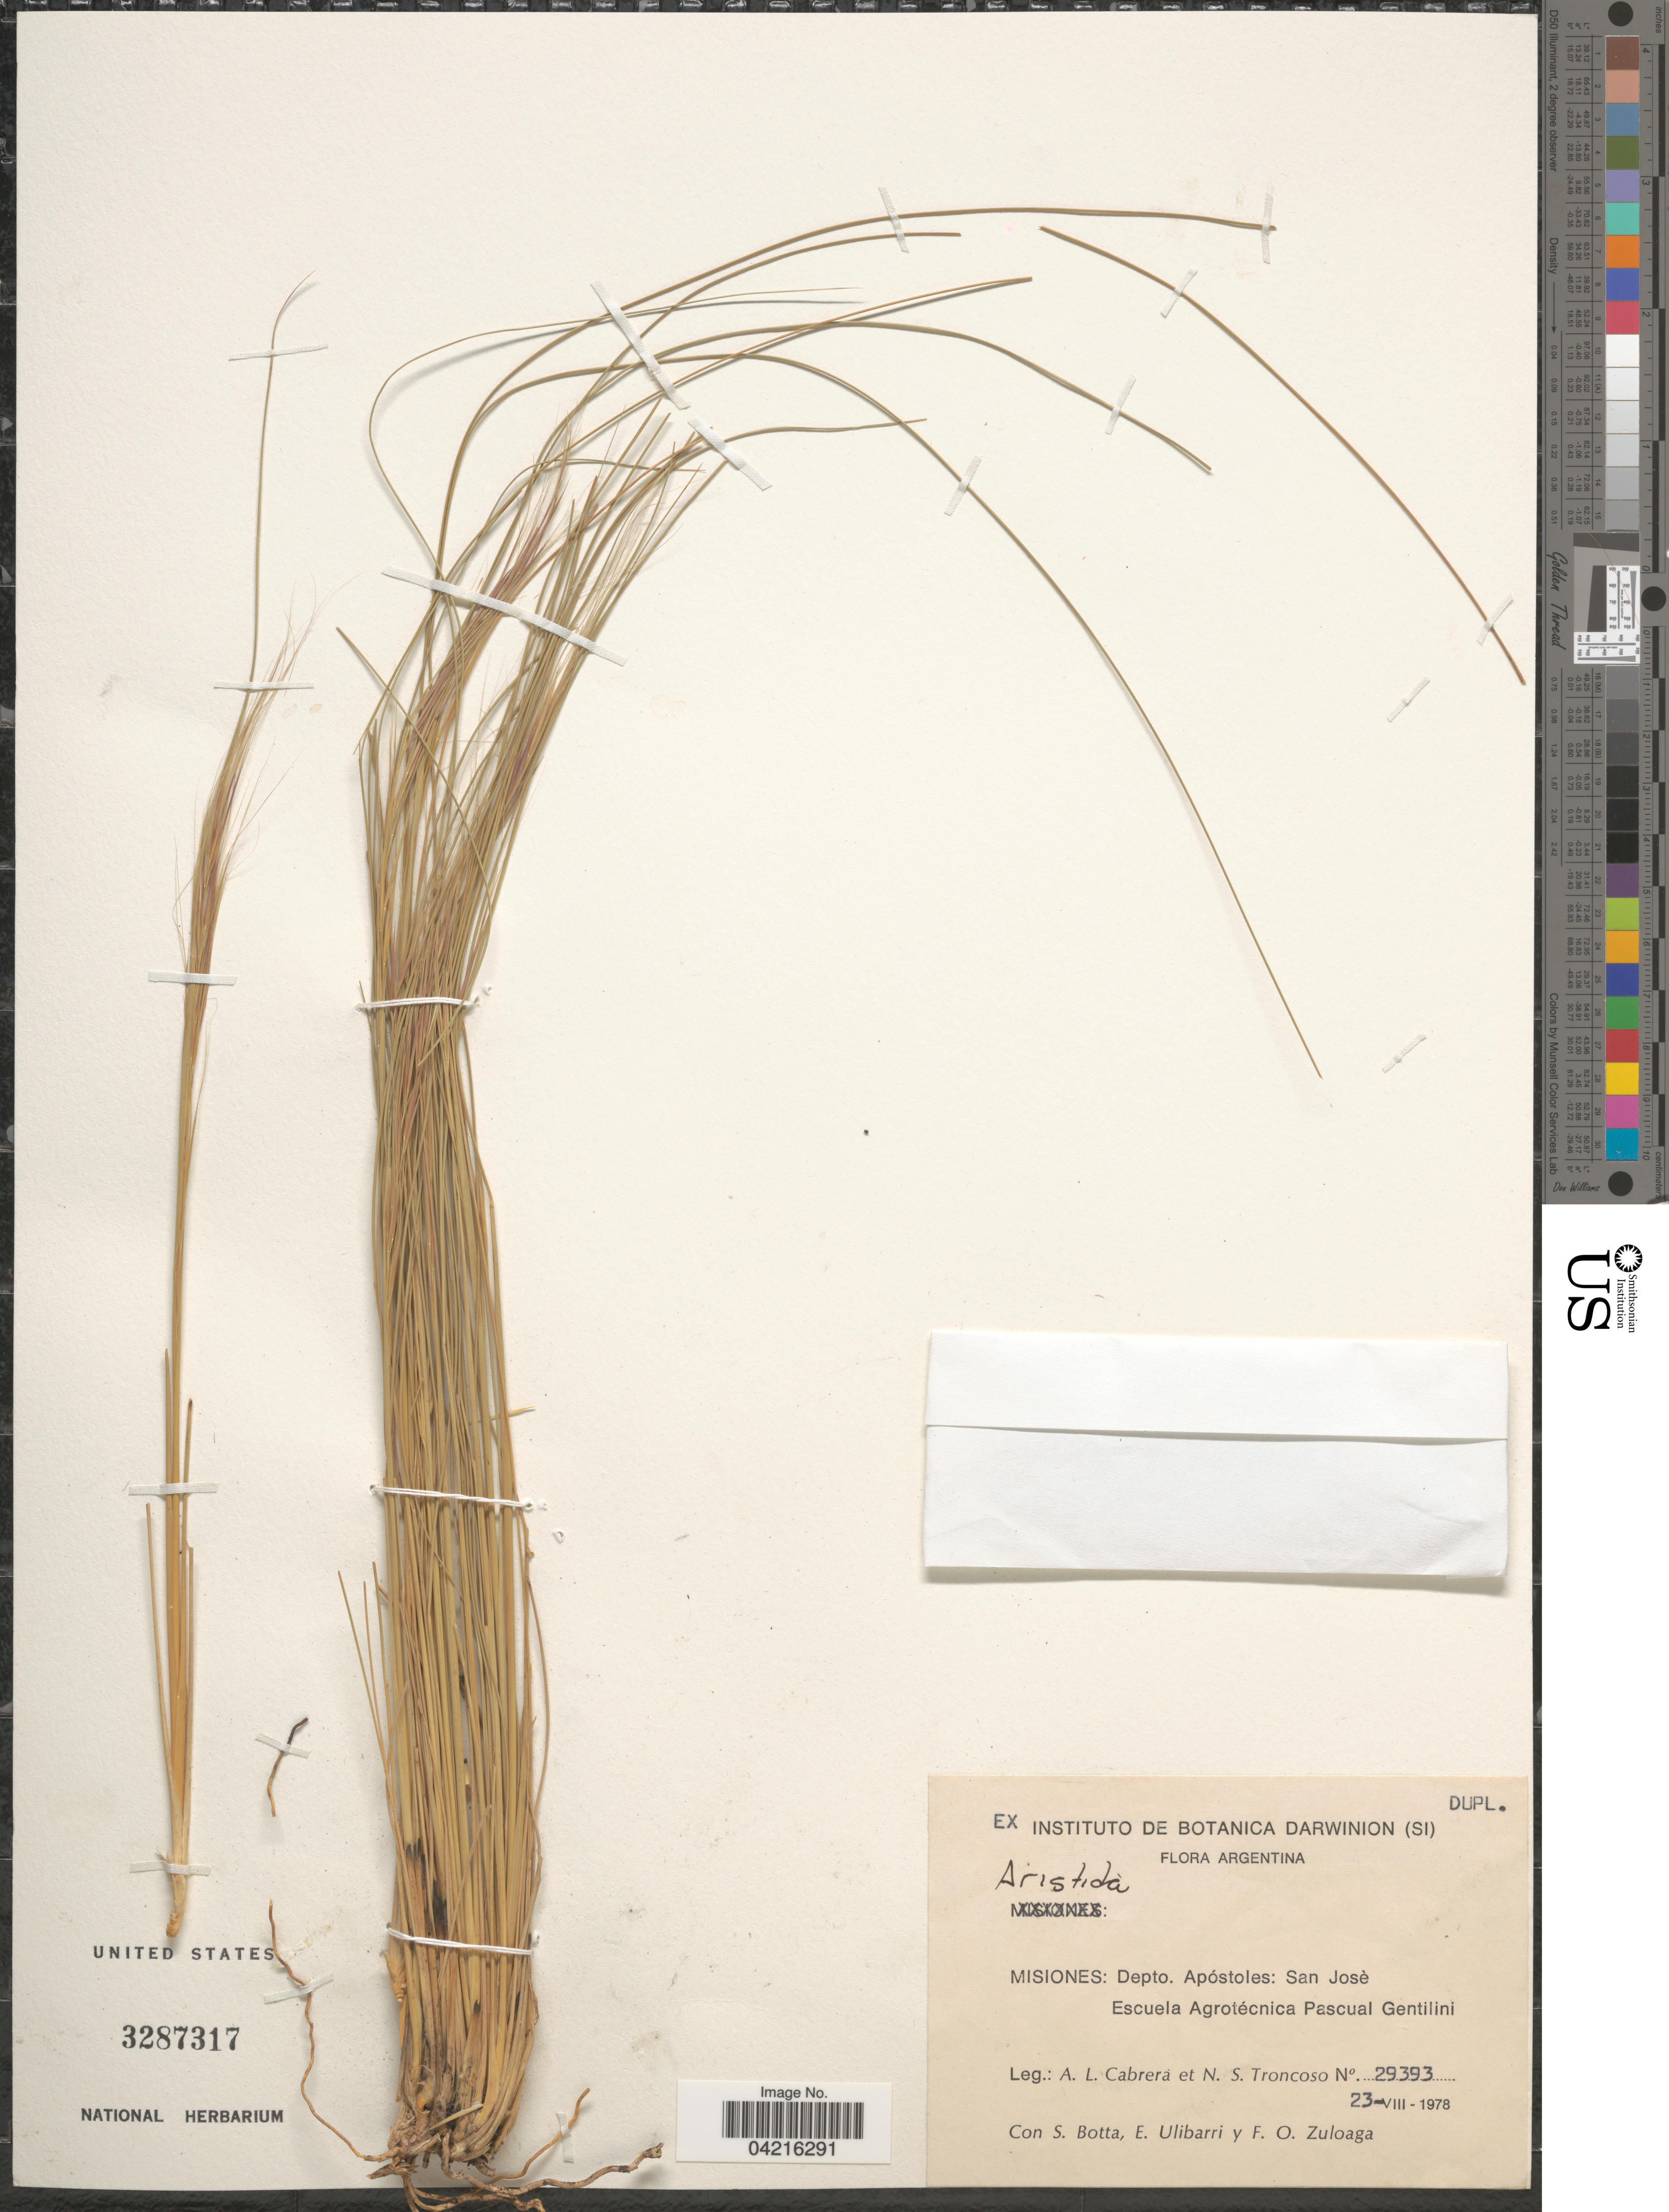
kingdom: Plantae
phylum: Tracheophyta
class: Liliopsida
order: Poales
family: Poaceae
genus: Aristida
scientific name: Aristida sp.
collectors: A. L. Cabrera, N. Troncoso, S. Botta, E. Ulibarri & F. O. Zuloaga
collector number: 29393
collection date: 1978-08-23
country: Argentina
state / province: Misiones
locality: Depto. Apóstoles: San José. Escuela Agrotécnica Pascual Gentilini.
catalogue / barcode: US 3287317